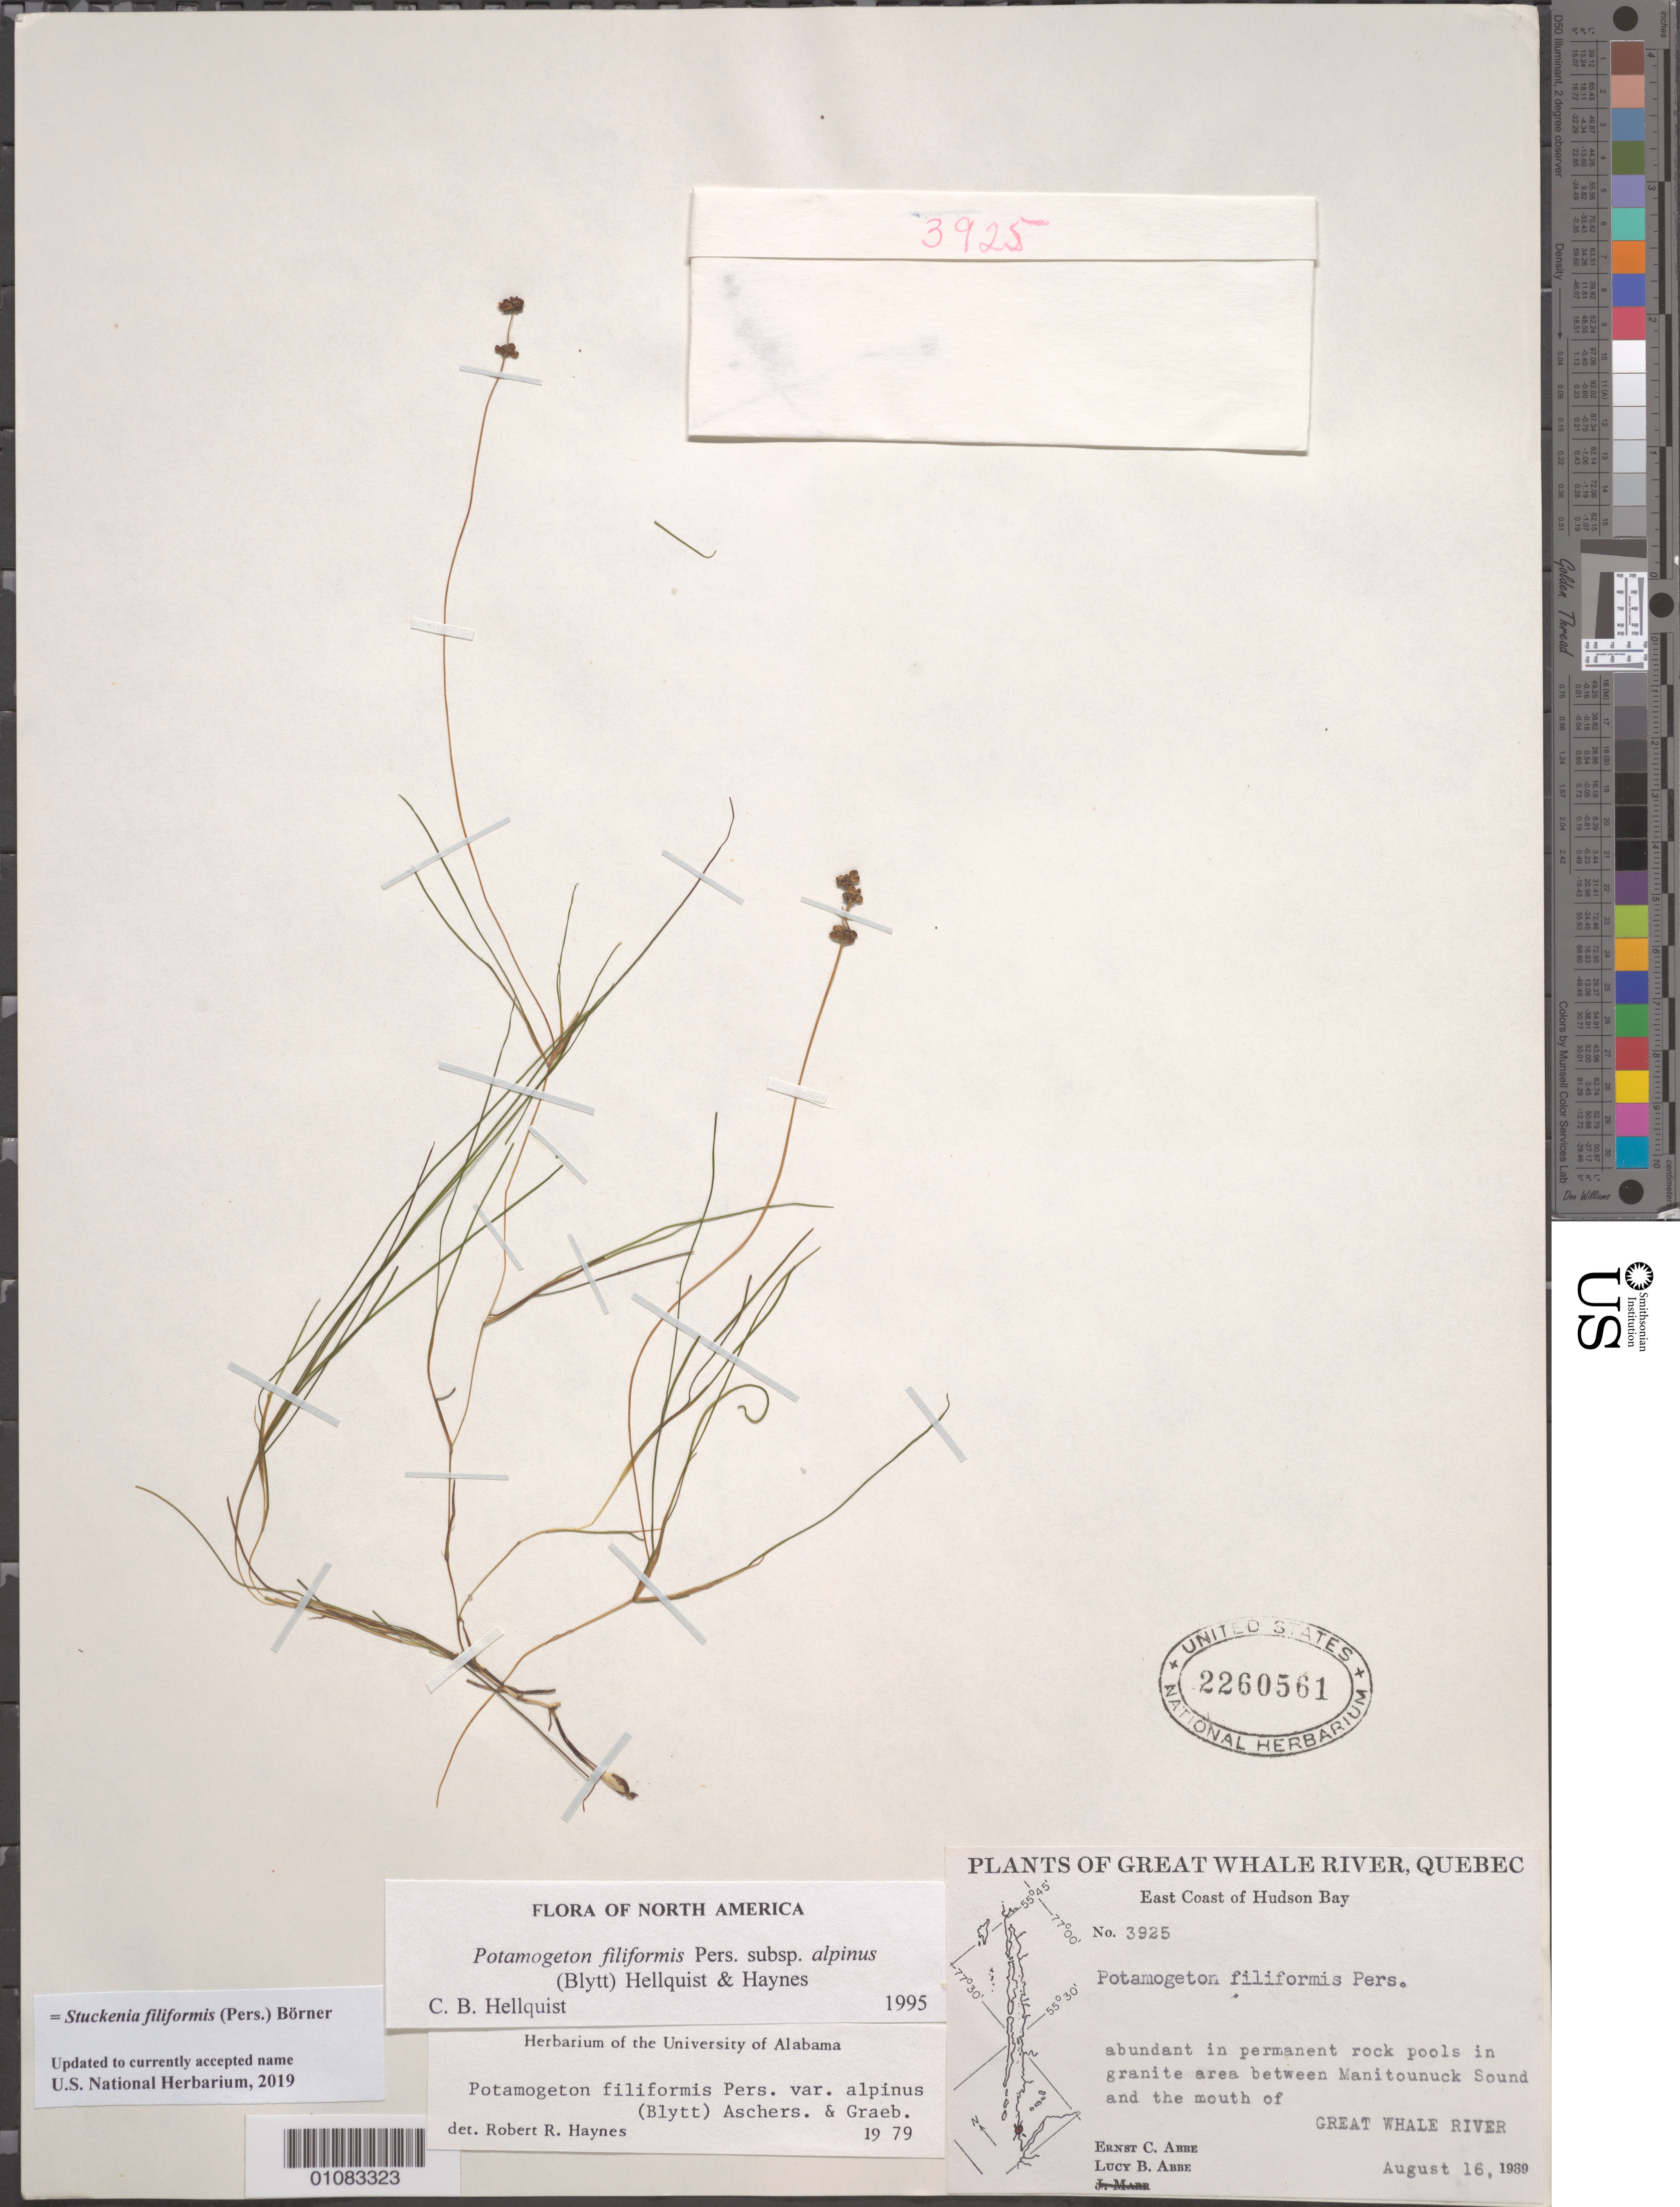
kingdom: Plantae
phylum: Tracheophyta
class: Liliopsida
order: Alismatales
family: Potamogetonaceae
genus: Stuckenia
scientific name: Stuckenia filiformis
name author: (Pers.) Börner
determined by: Strong, Mark T., (BOT), Smithsonian Institution - National Museum of Natural History (UNITED STATES)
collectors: E. C. Abbe & L. B. Abbe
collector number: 3925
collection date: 1939-08-16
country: Canada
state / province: Quebec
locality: east coast of Hudson Bay, between Manitounuck Sound and the mouth of Great Whale River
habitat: Abundant in permanent rock pools in granite area.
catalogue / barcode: US 2260561